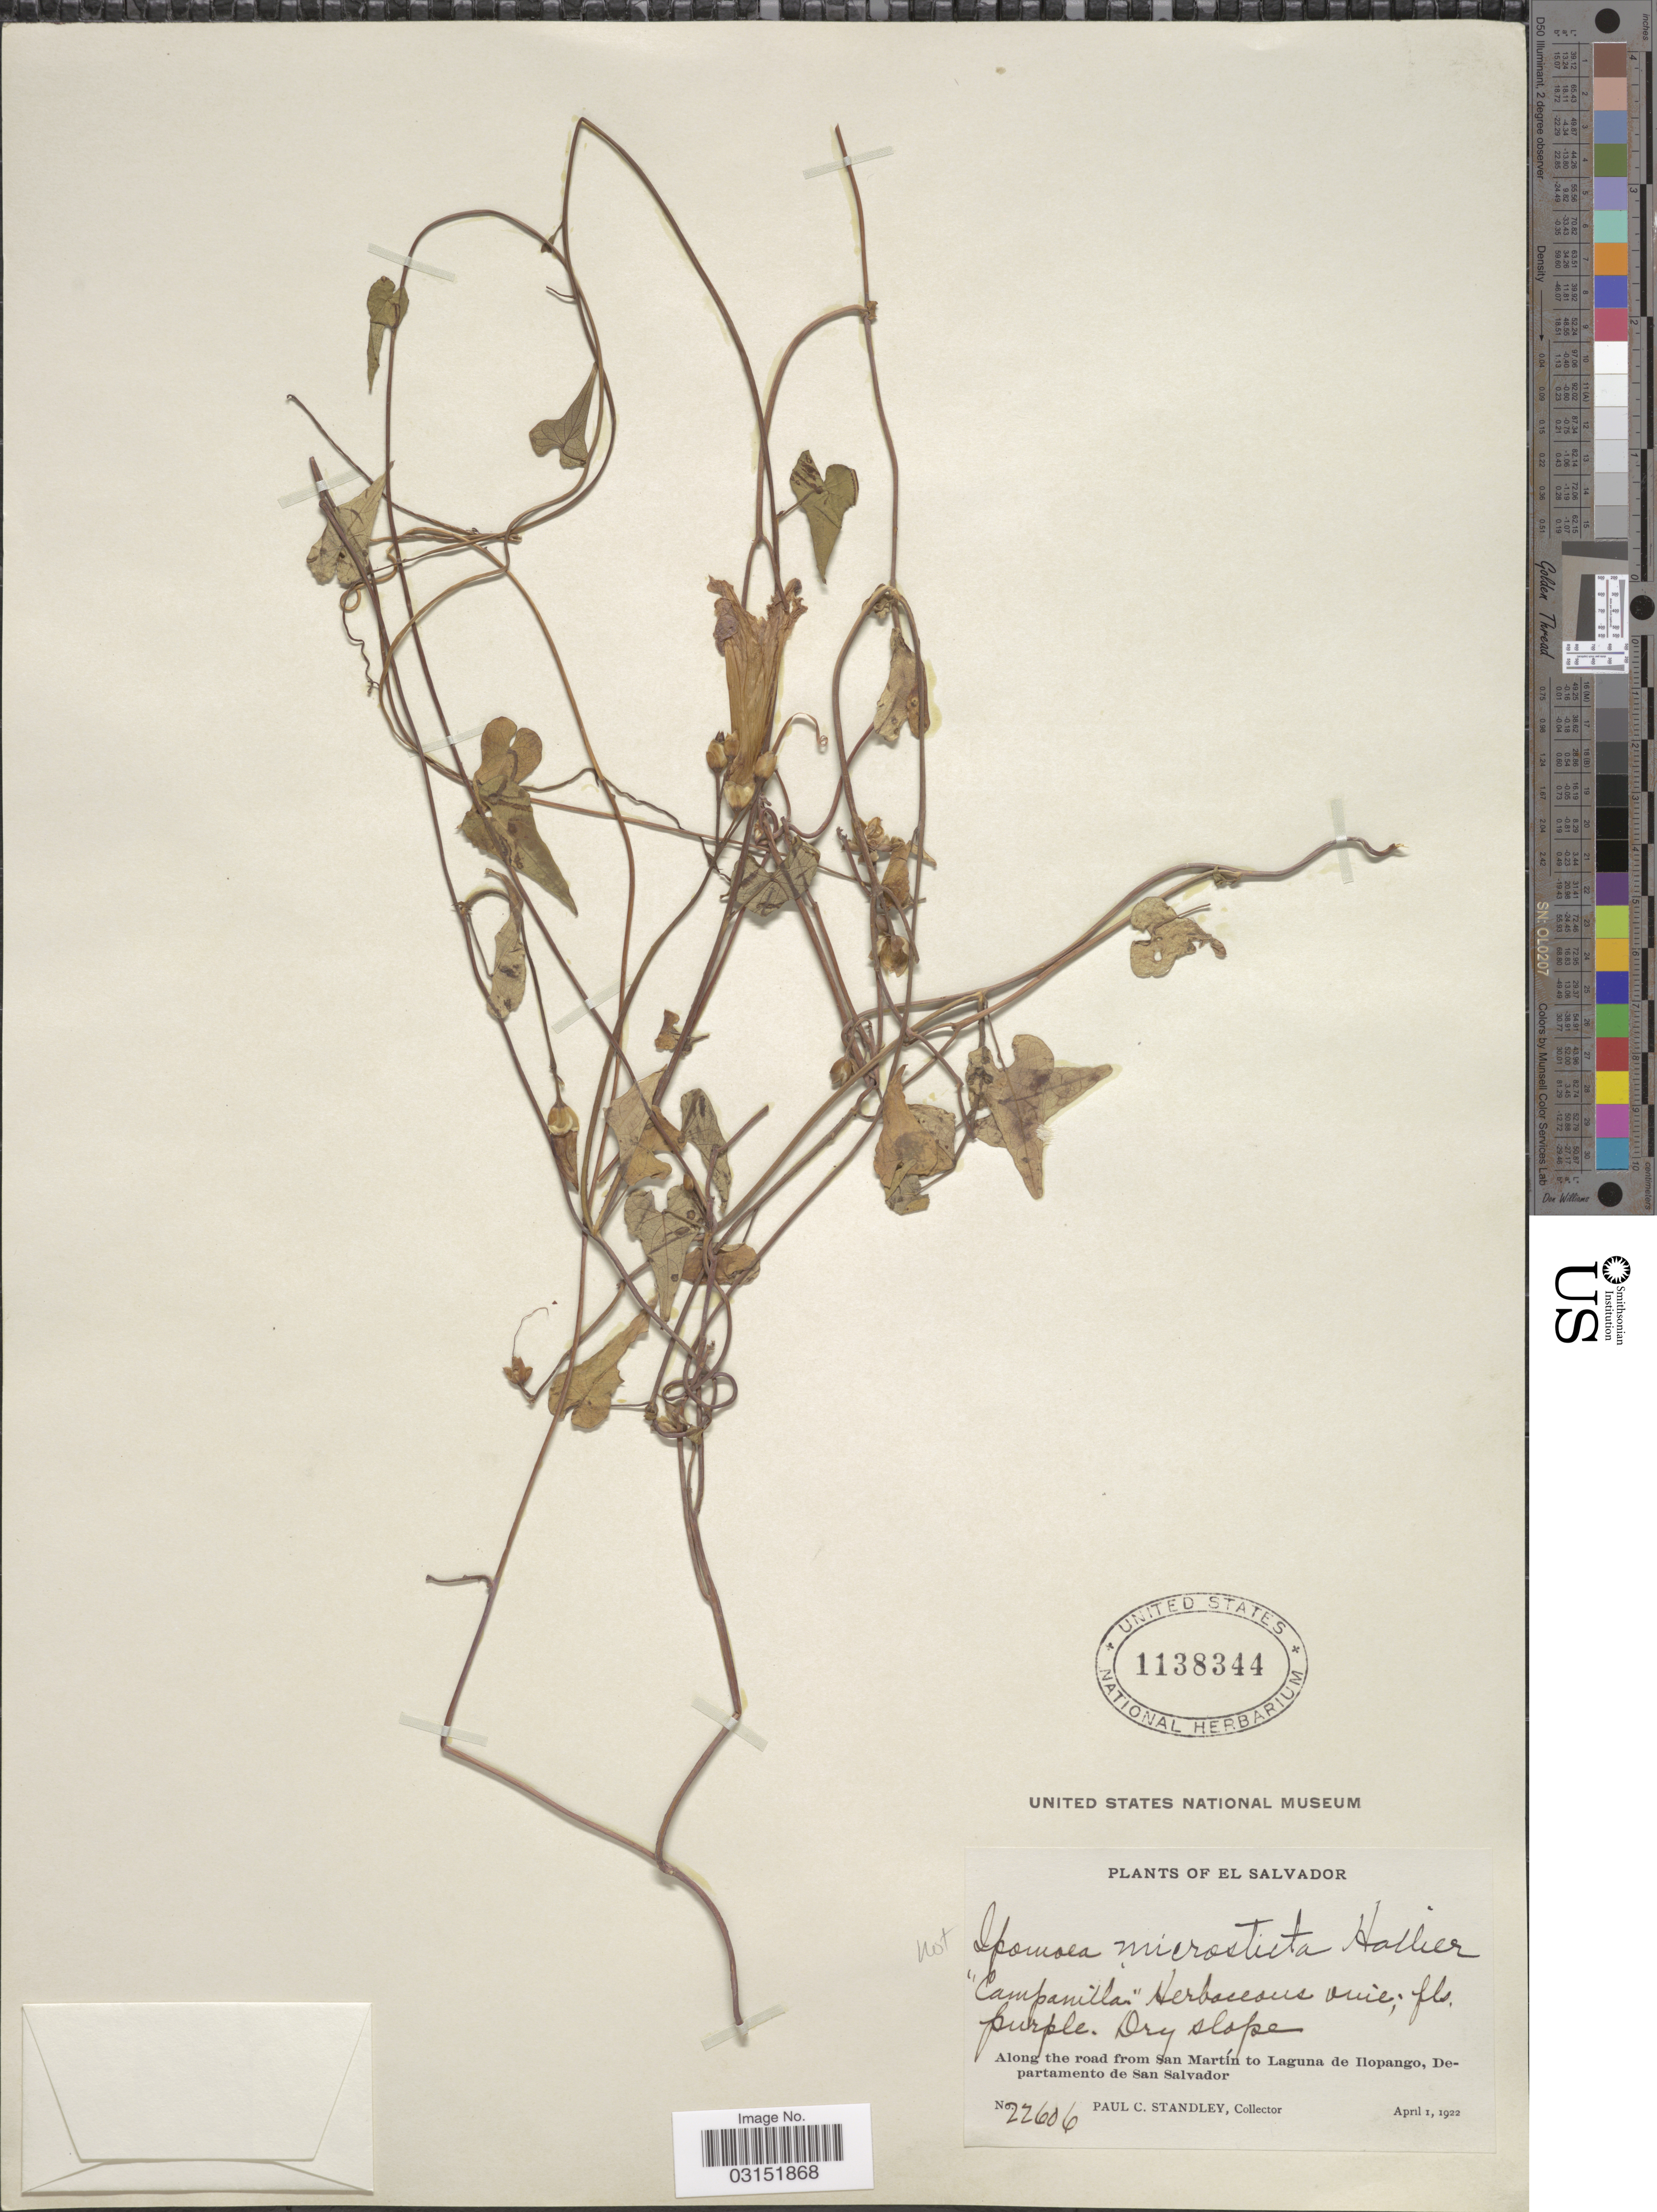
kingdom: Plantae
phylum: Tracheophyta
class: Magnoliopsida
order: Solanales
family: Convolvulaceae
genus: Ipomoea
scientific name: Ipomoea wilsonii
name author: House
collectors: P. C. Standley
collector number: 22606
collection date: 1922-04-01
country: El Salvador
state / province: San Salvador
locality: Along the road from San Martín to Laguna de Ilopango, Departamento de San Salvador.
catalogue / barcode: US 1138344